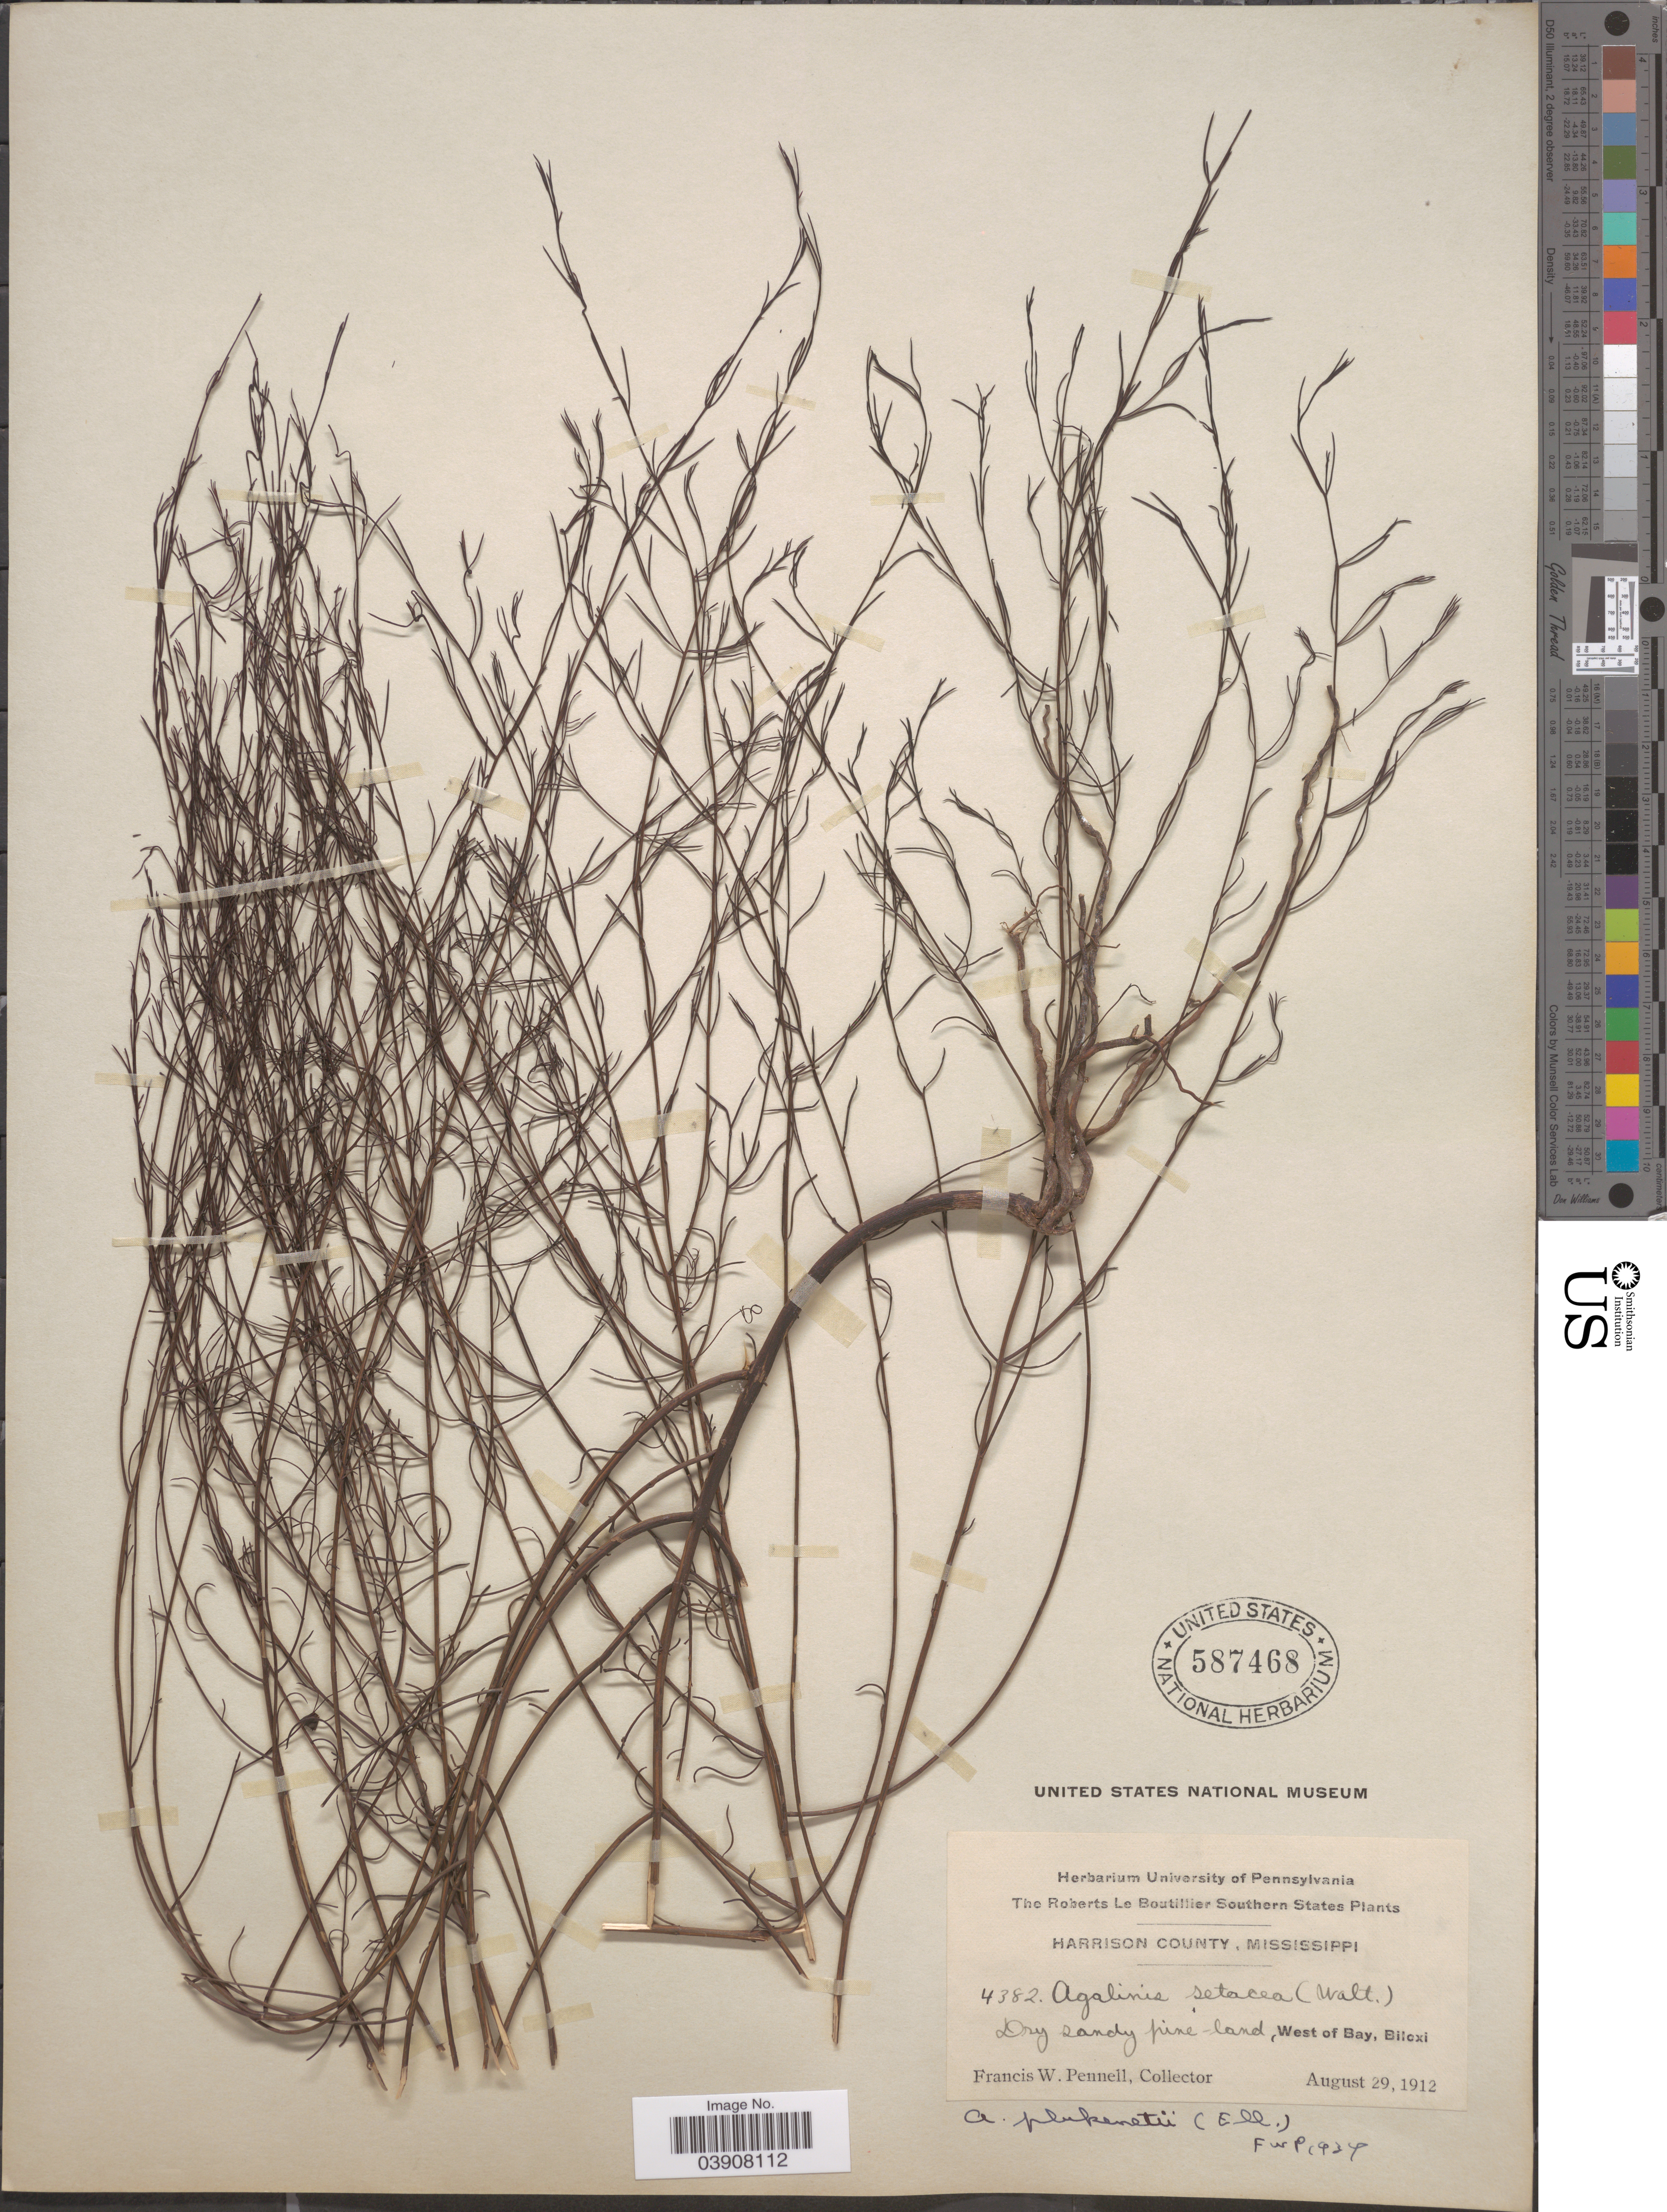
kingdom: Plantae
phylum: Tracheophyta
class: Magnoliopsida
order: Lamiales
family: Orobanchaceae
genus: Agalinis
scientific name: Agalinis plukenetii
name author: (Elliott) Raf.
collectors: F. W. Pennell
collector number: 4382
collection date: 1912-08-29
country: United States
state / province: Mississippi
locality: Southern States. Harrison County. Dry sandy pine-land, West of Bay, Biloxi.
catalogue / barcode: US 587468